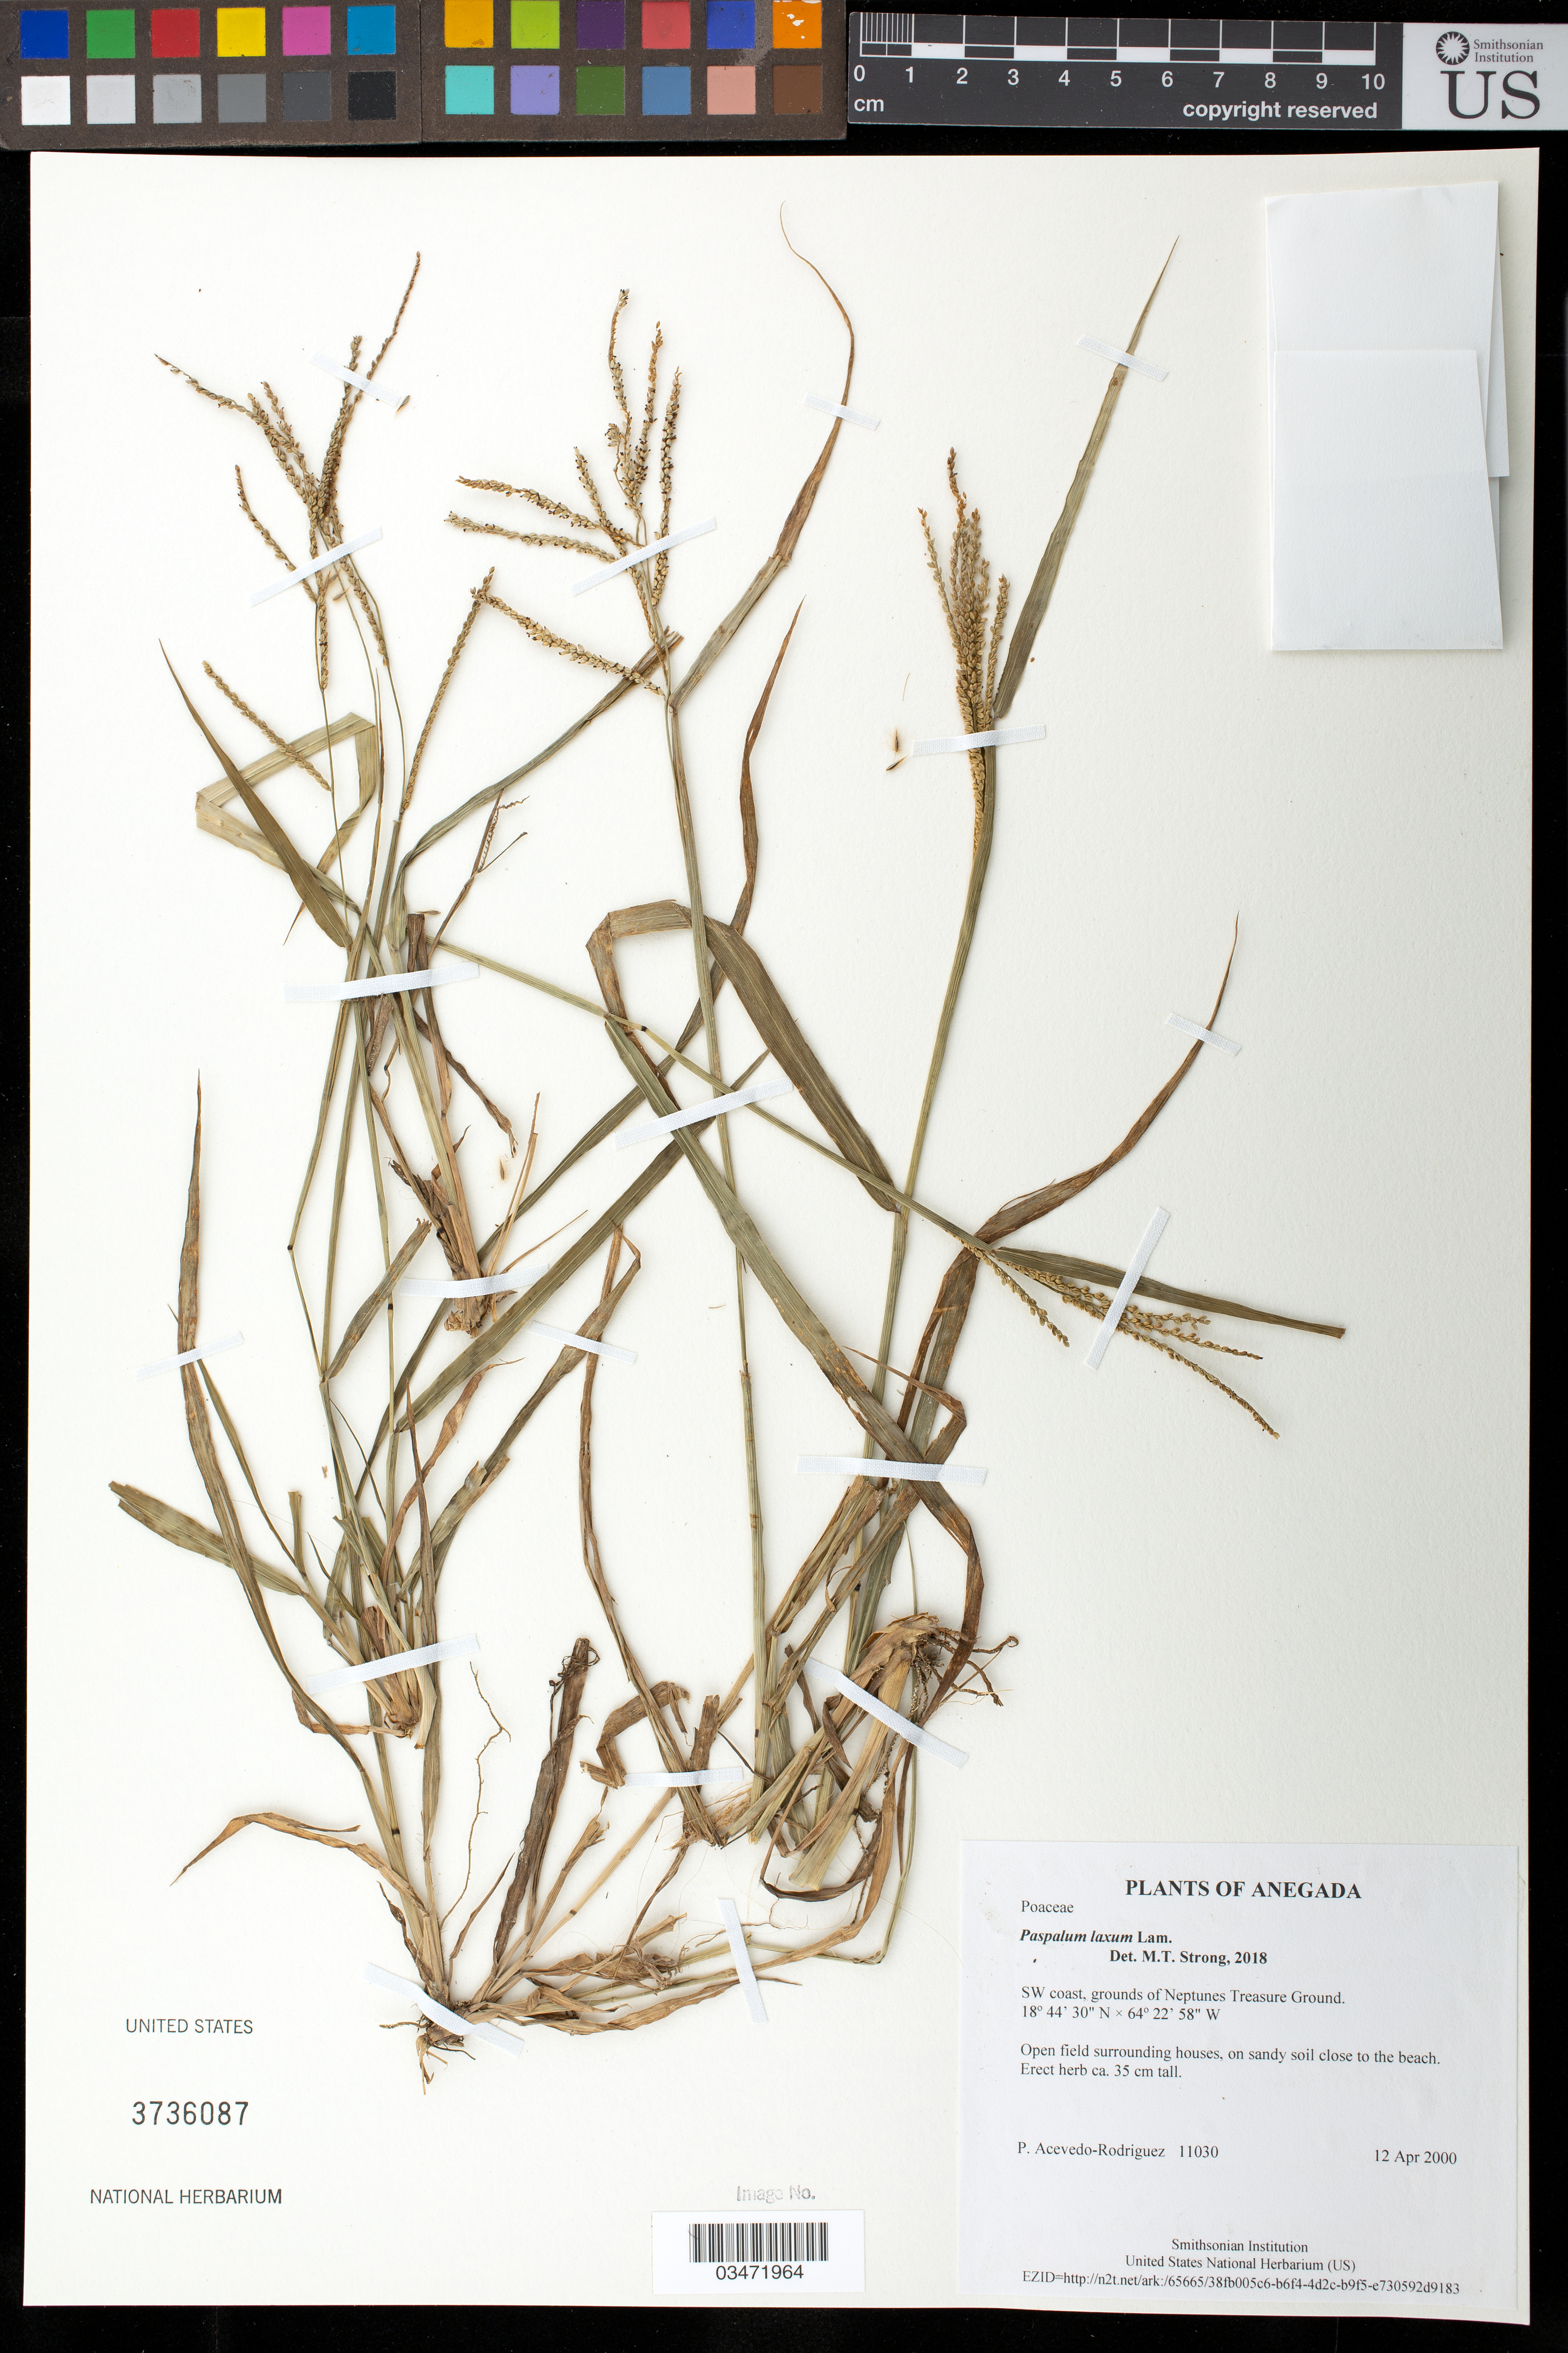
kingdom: Plantae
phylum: Tracheophyta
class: Liliopsida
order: Poales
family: Poaceae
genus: Paspalum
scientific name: Paspalum laxum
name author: Lam.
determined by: Strong, Mark T., (BOT), Smithsonian Institution - National Museum of Natural History (UNITED STATES)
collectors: P. Acevedo-Rodr.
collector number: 11030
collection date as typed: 12 Apr 2000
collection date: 2000-04-12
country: British Virgin Islands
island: Anegada I.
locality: SW coast, grounds of Neptunes Treasure Ground.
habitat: Open field surrounding houses, on sandy soil close to the beach.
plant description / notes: US, K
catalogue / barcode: US 3736087